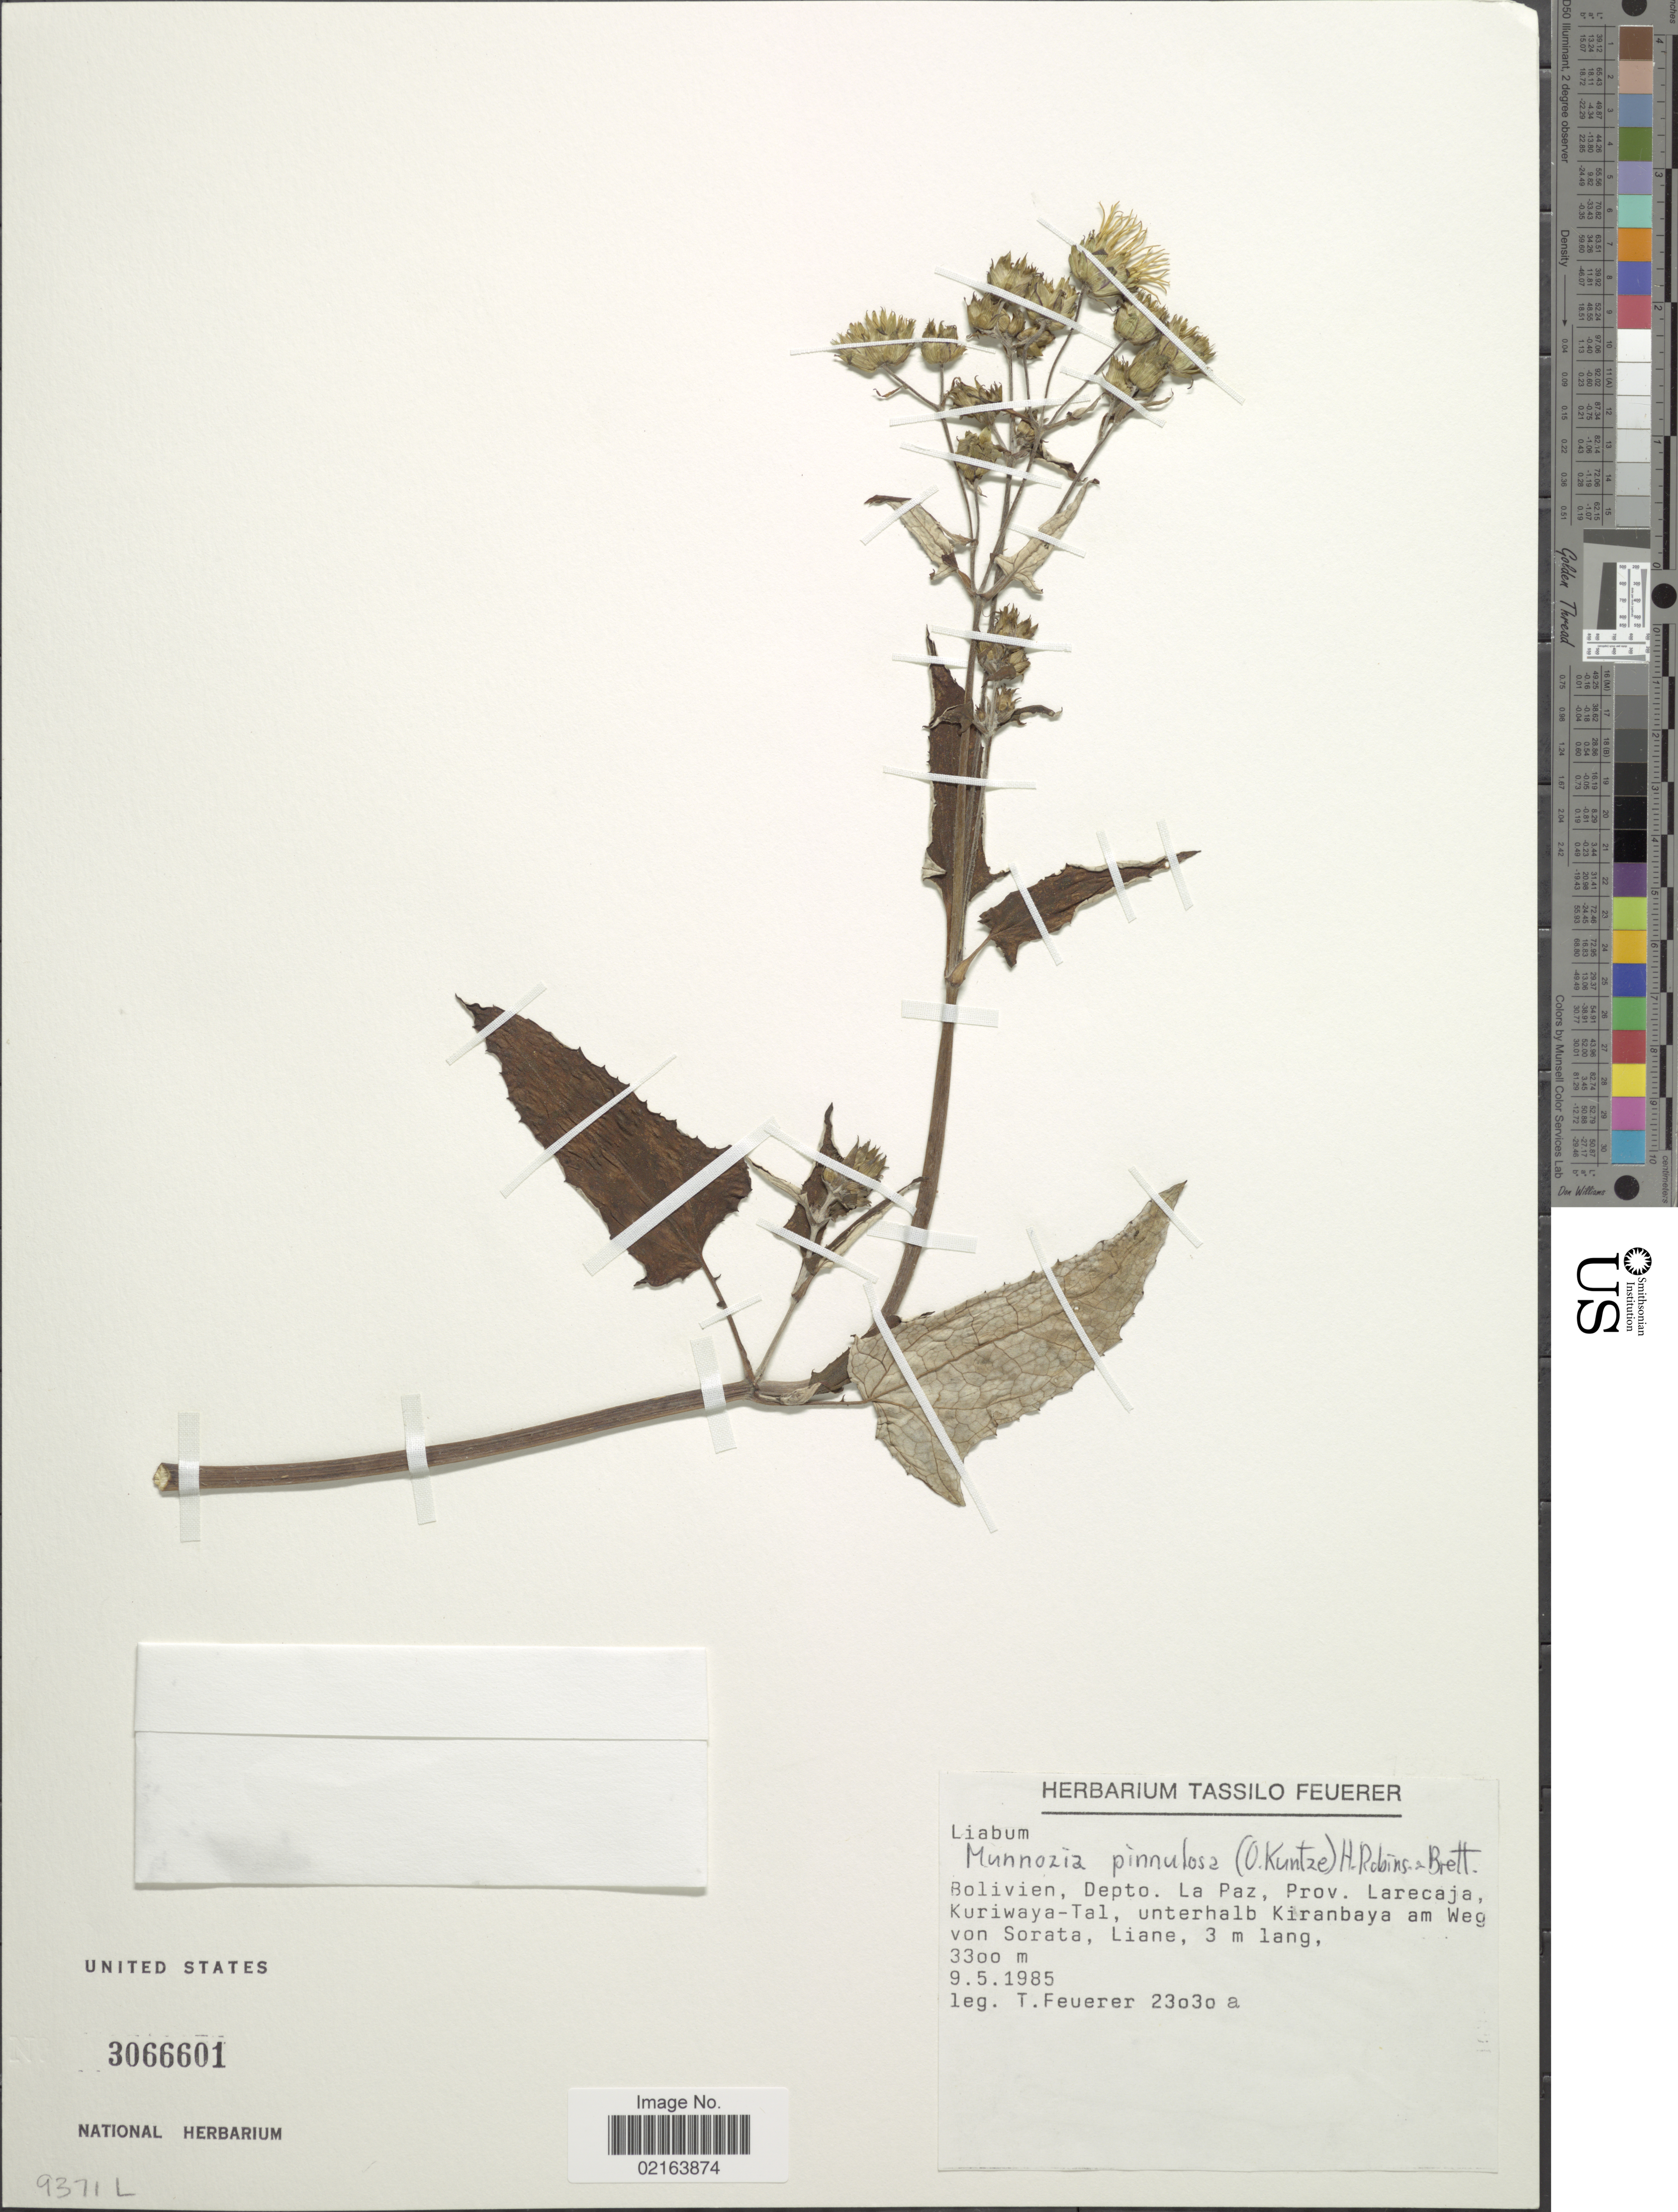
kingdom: Plantae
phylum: Tracheophyta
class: Magnoliopsida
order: Asterales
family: Asteraceae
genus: Munnozia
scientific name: Munnozia pinnulosa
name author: (Kuntze) H. Rob. & Brettell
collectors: T. Feuerer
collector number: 23030a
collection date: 1985-05-09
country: Bolivia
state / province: La Paz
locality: Bolivien, Depto. La Paz, Prov. Larecaja, Kuriwaya-Tal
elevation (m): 3300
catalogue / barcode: US 3066601